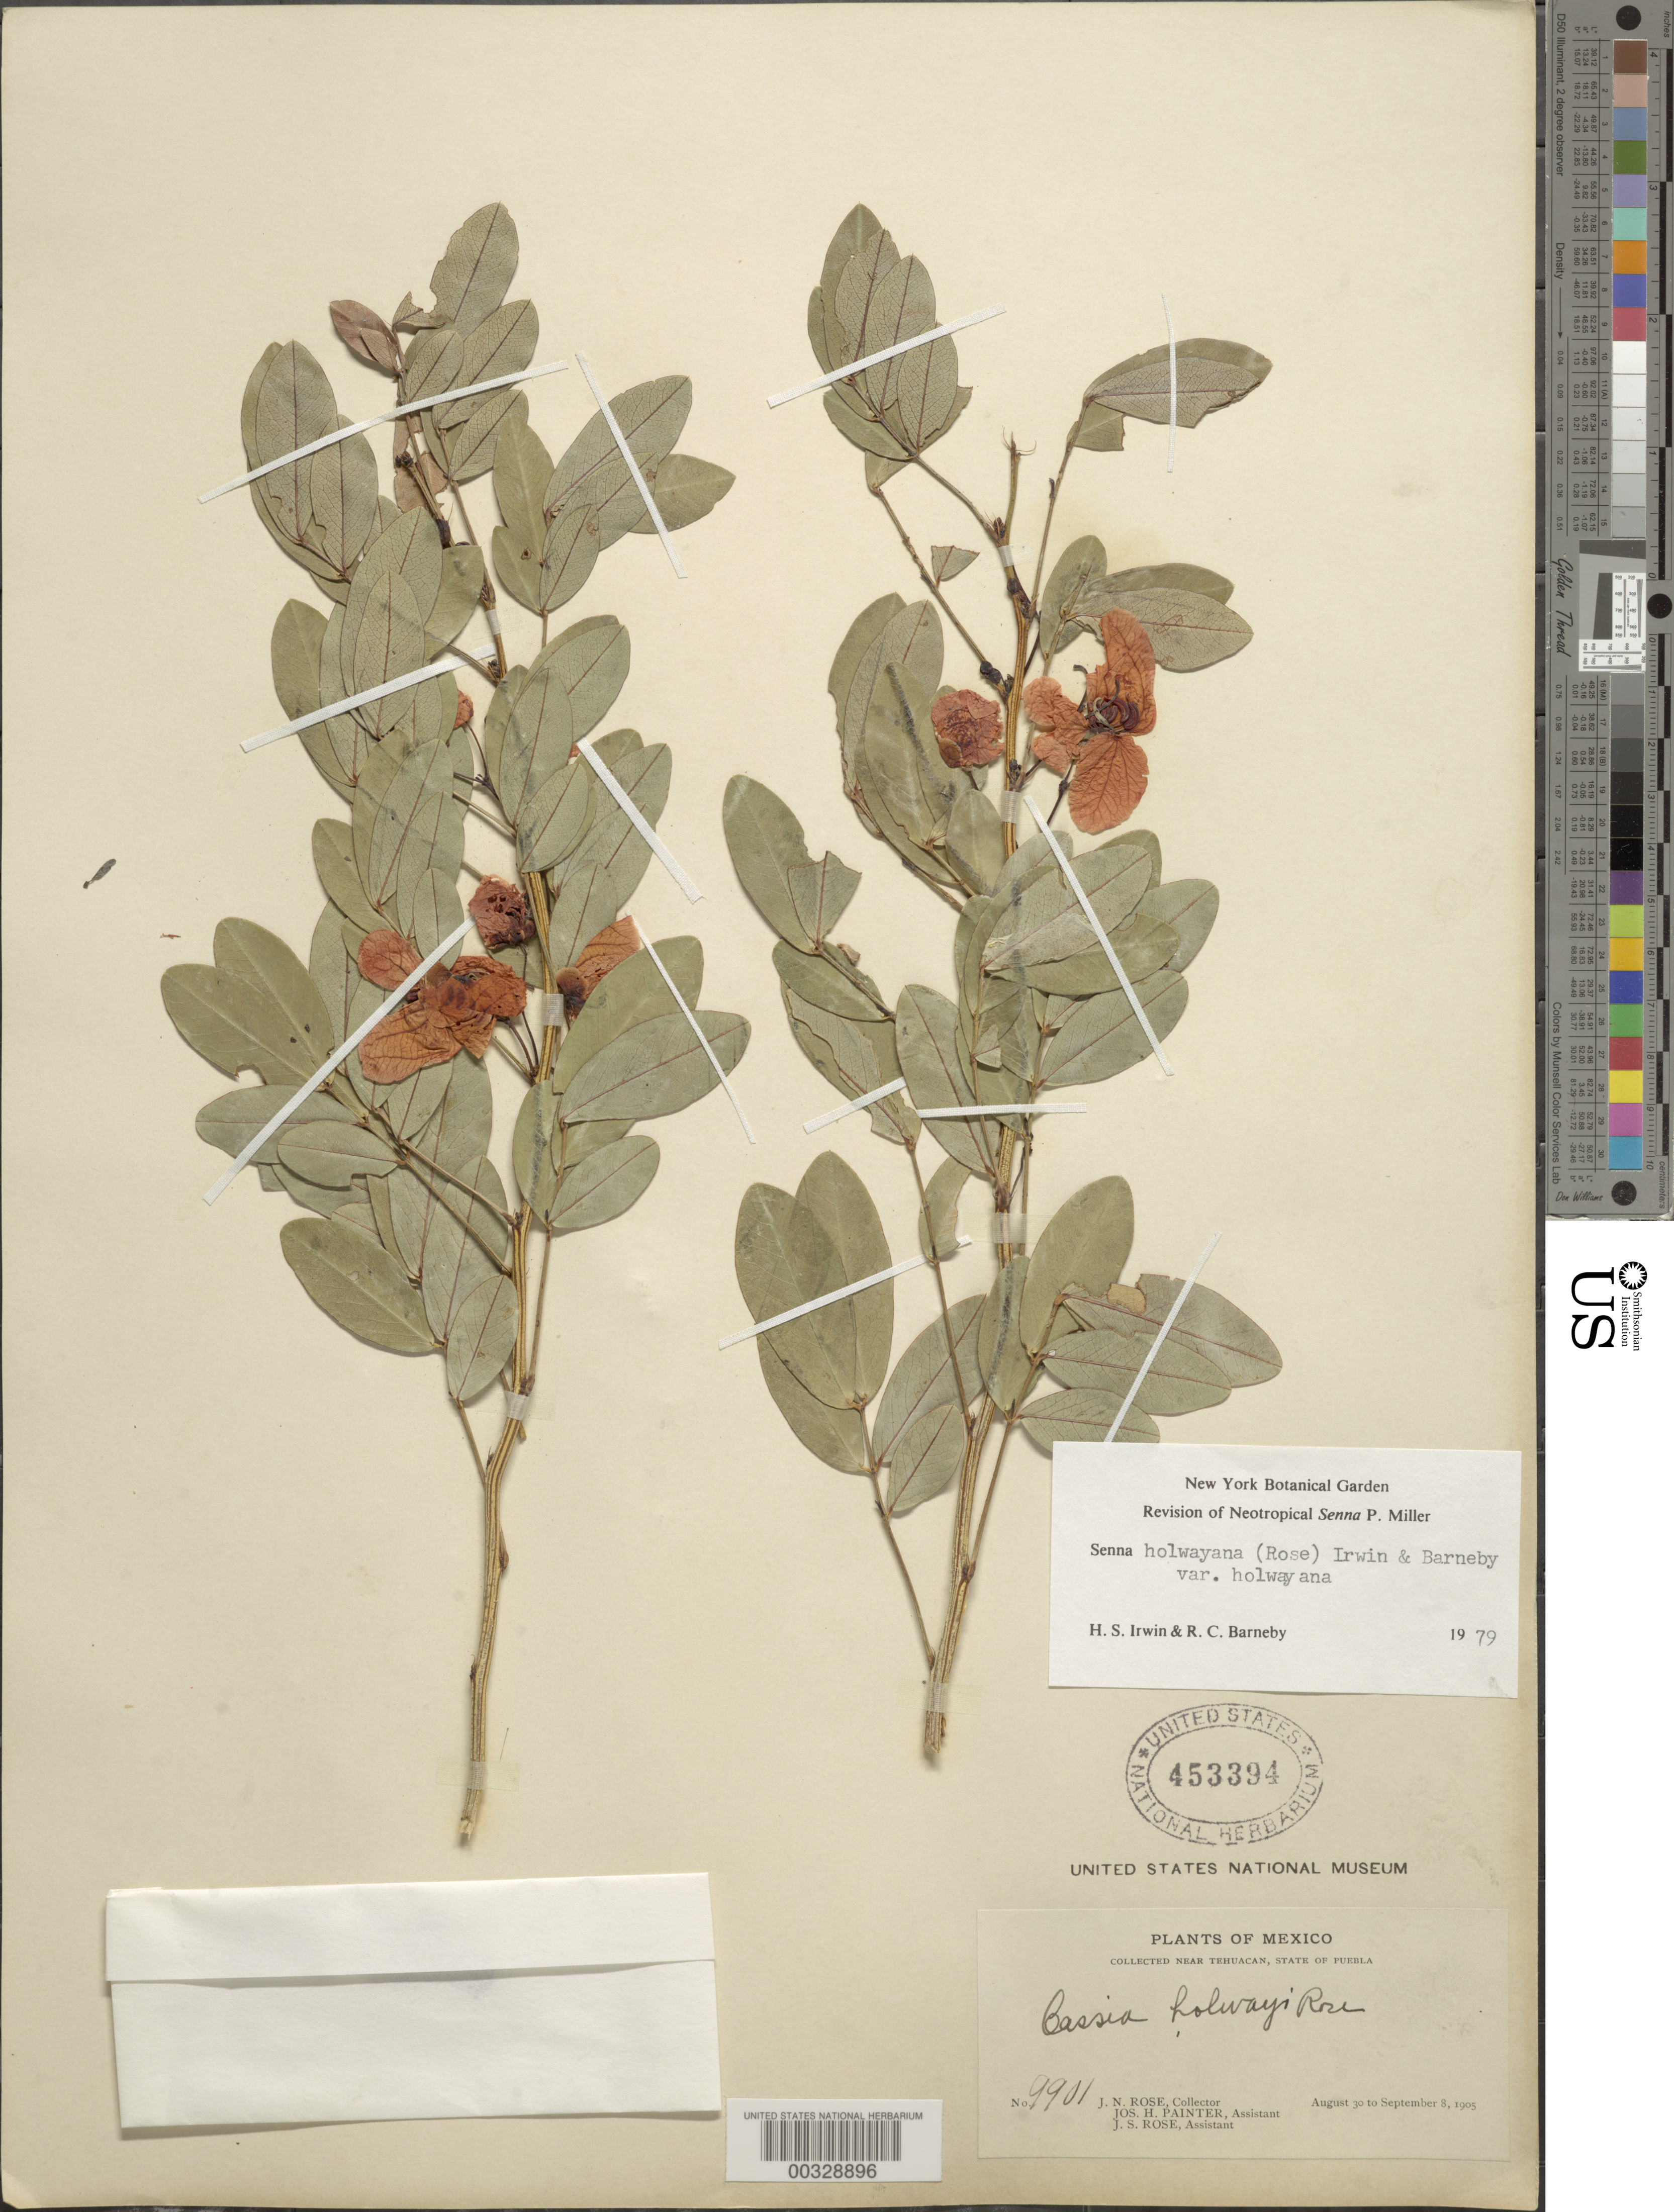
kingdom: Plantae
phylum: Tracheophyta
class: Magnoliopsida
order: Fabales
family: Fabaceae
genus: Senna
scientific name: Senna holwayana var. holwayana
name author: (Rose) H.S. Irwin & Barneby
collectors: J. N. Rose, J. H. Painter & J. S. Rose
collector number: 9901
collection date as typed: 30 Aug 1905 to 08 Sep 1905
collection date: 1905-08-30/1905-09-08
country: Mexico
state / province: Puebla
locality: Near Tehuacan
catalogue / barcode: US 453394